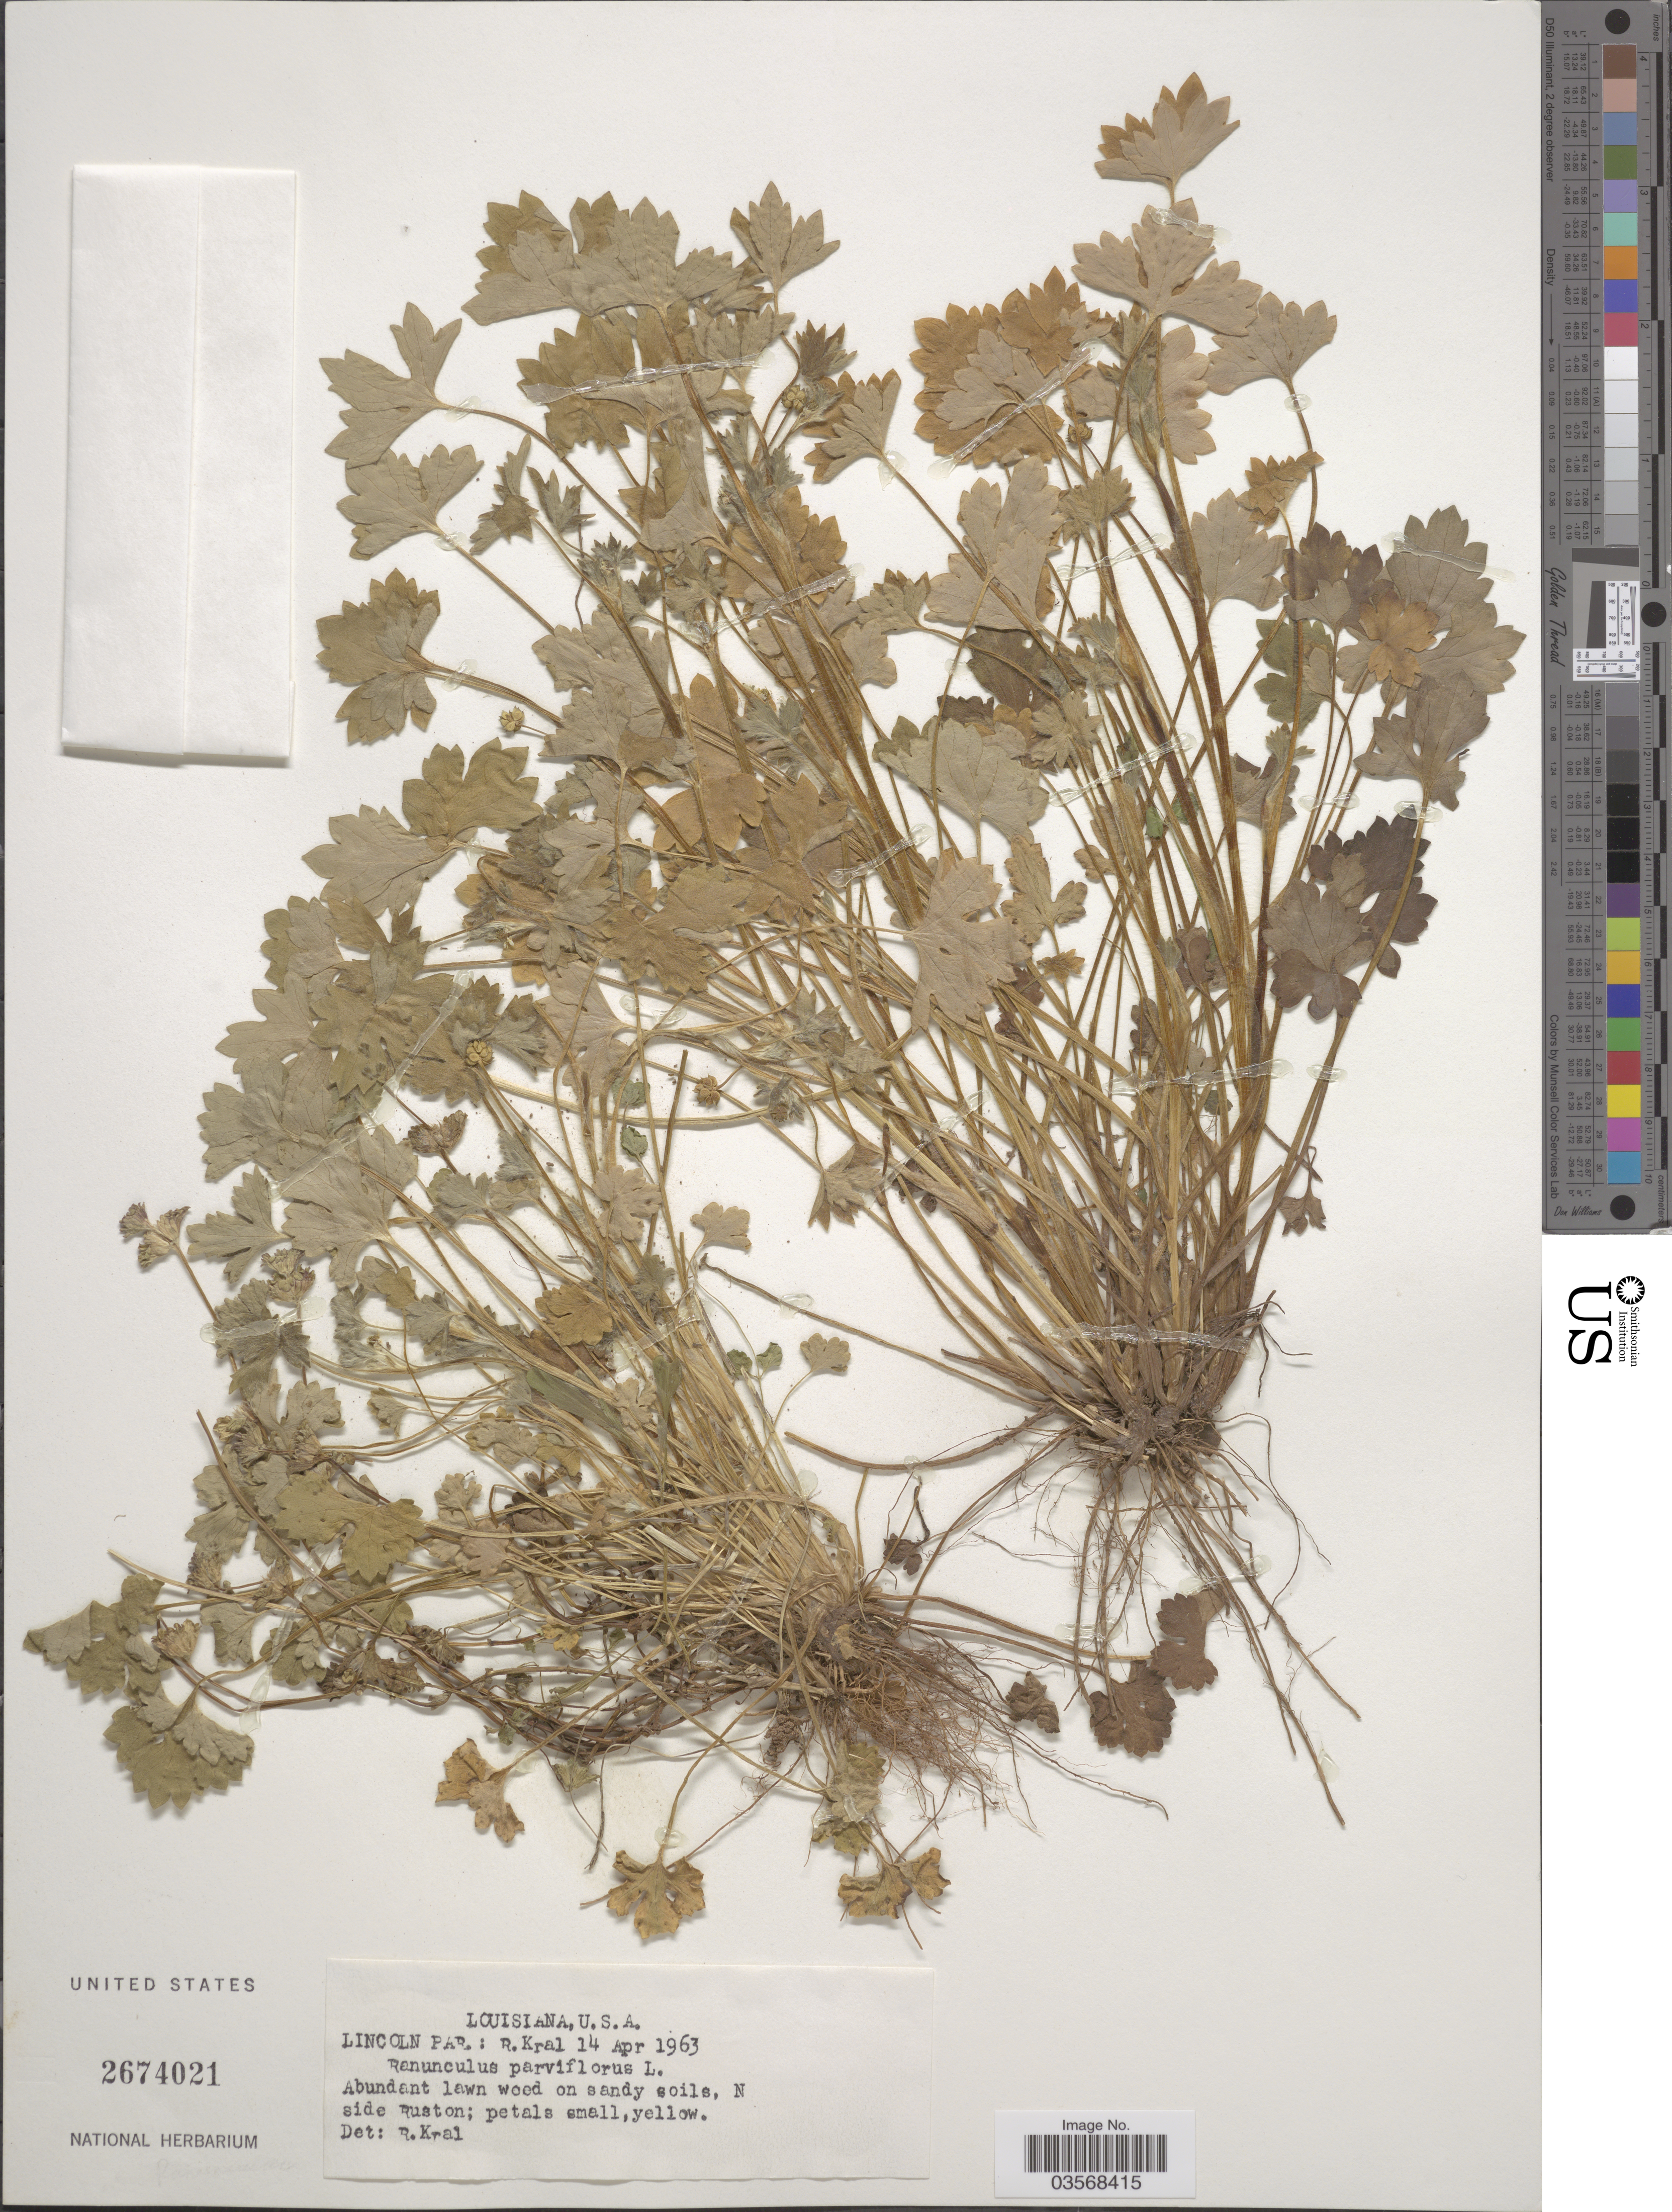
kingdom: Plantae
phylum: Tracheophyta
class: Magnoliopsida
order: Ranunculales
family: Ranunculaceae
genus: Ranunculus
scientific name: Ranunculus parviflorus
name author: L.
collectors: R. Kral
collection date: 1963-04-14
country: United States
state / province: Louisiana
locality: Lincoln Park. N. side Ruston.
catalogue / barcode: US 2674021